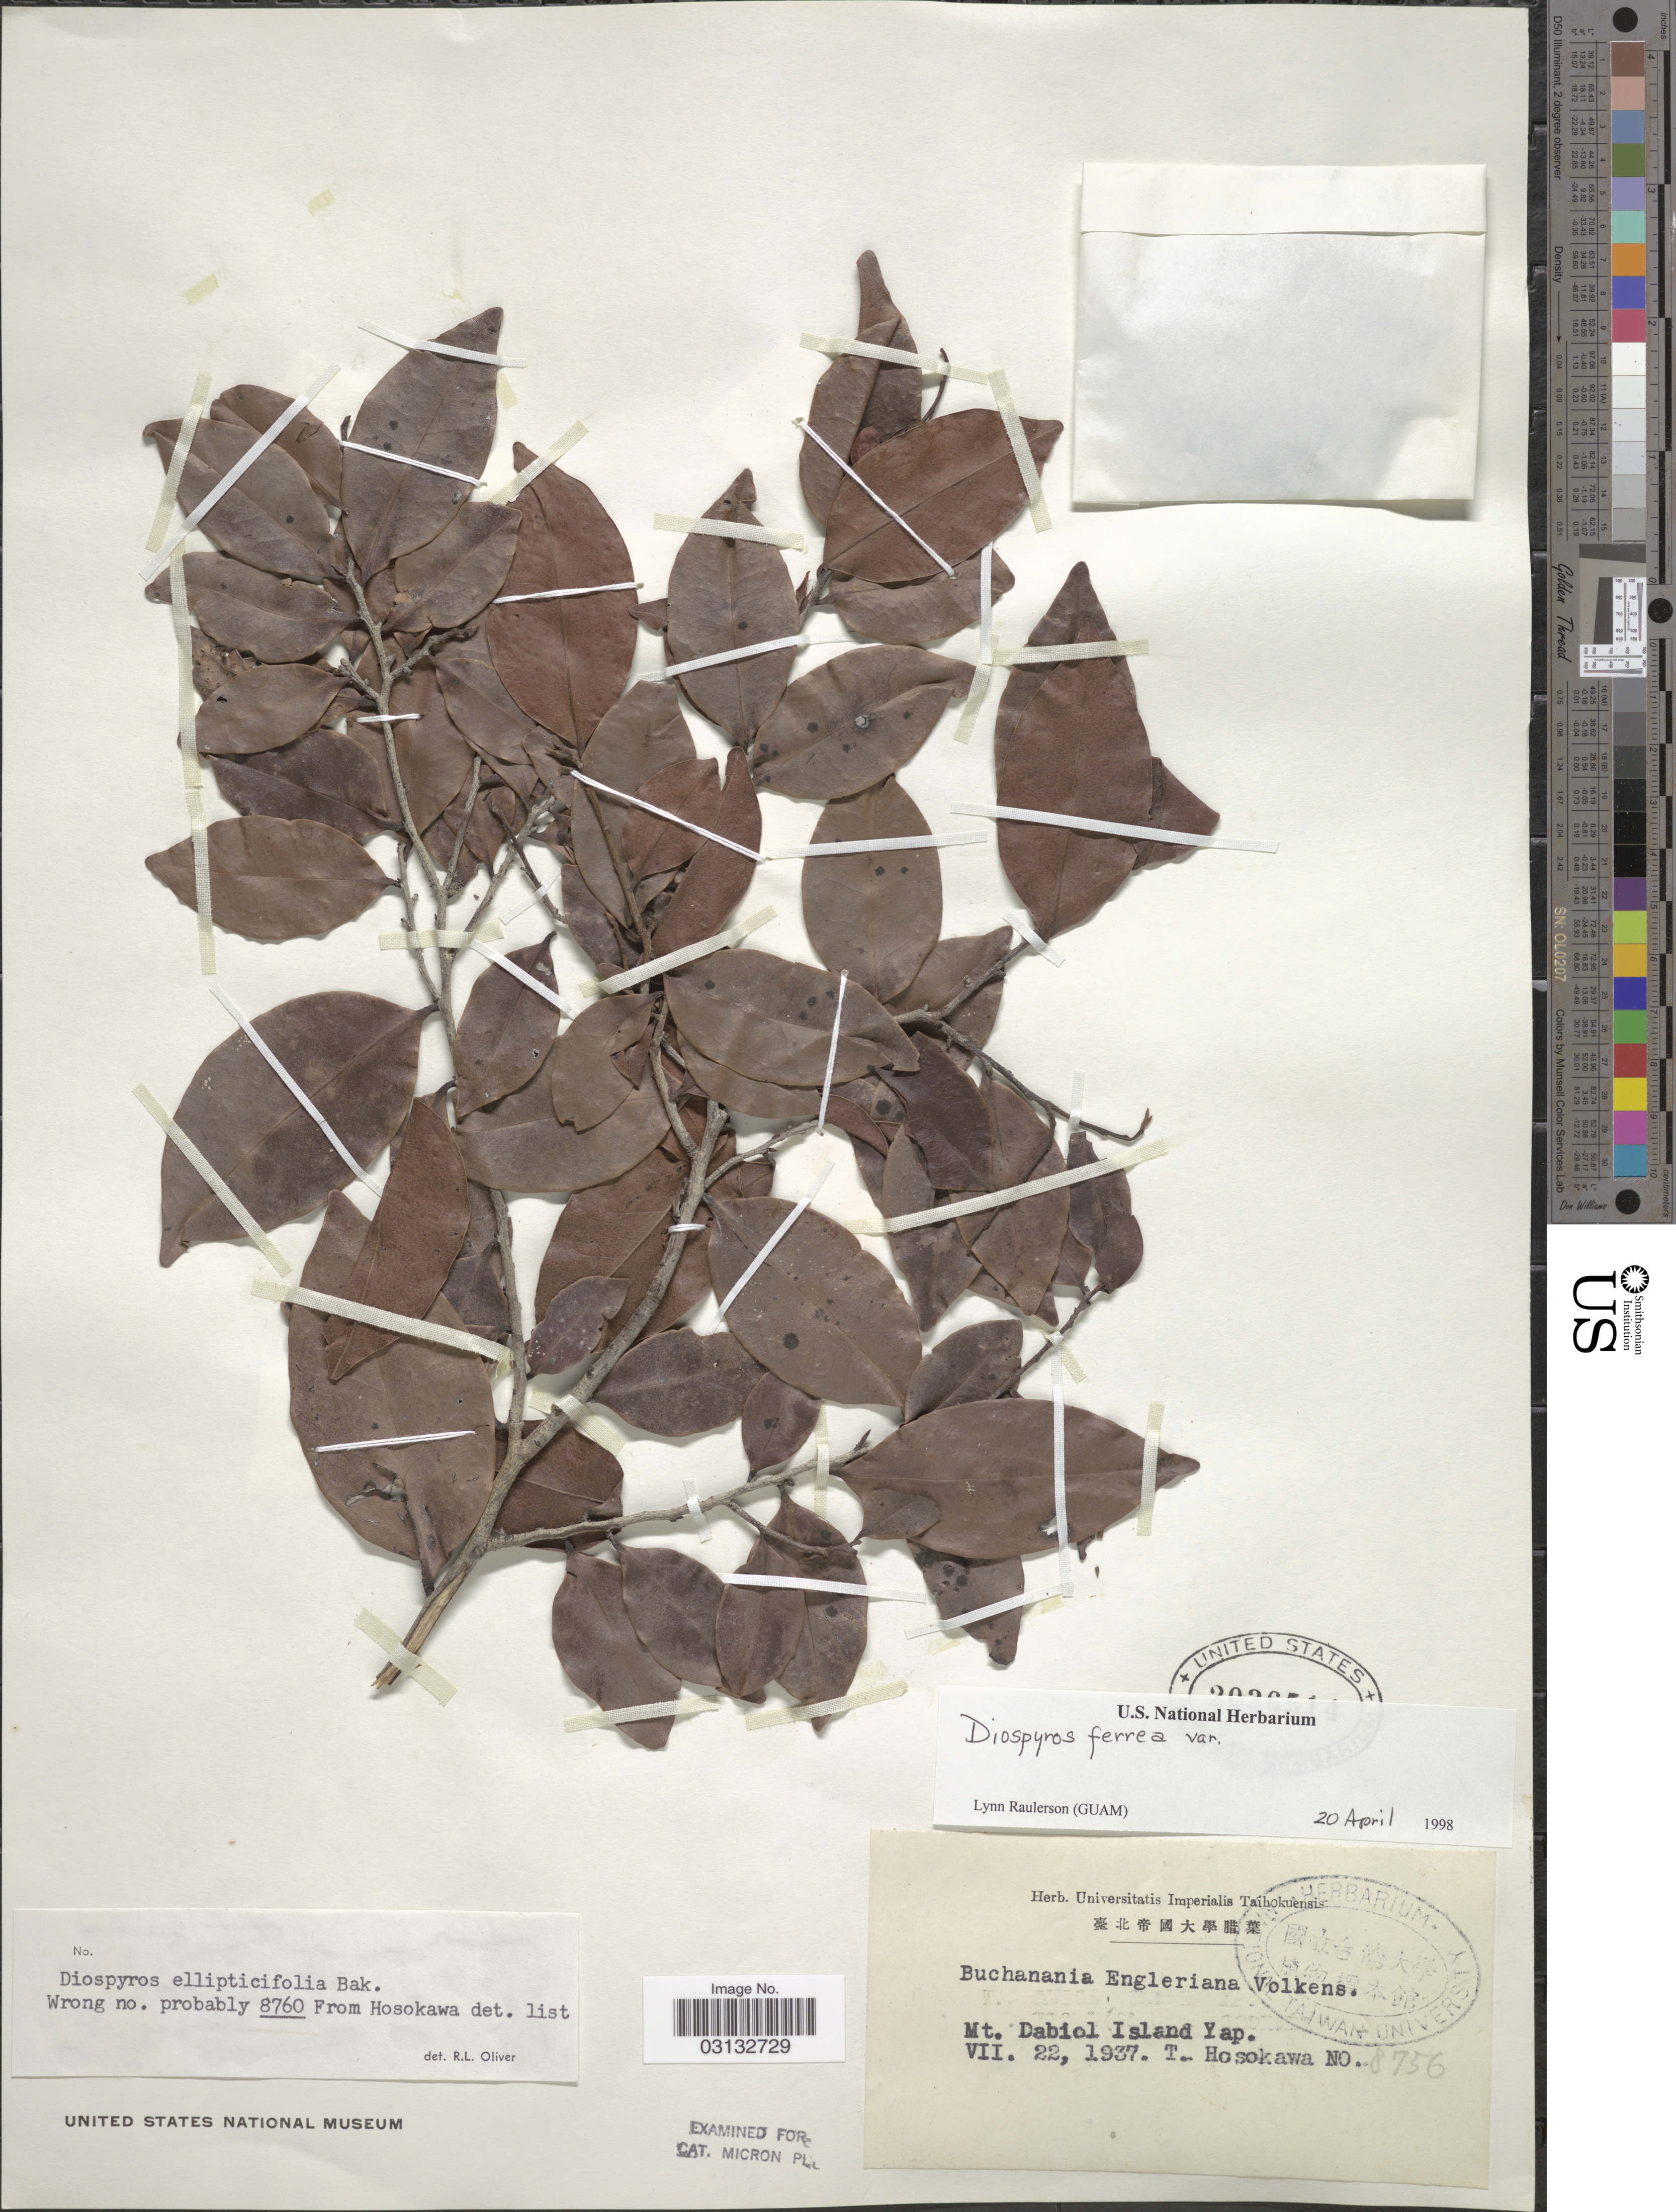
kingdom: Plantae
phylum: Tracheophyta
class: Magnoliopsida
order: Ericales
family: Ebenaceae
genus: Diospyros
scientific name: Diospyros ferrea var. sp.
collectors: T. Hosokawa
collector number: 8756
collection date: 1937-07-22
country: Micronesia, Federated States of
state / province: Yap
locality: Mt. Diabol Island Yap.